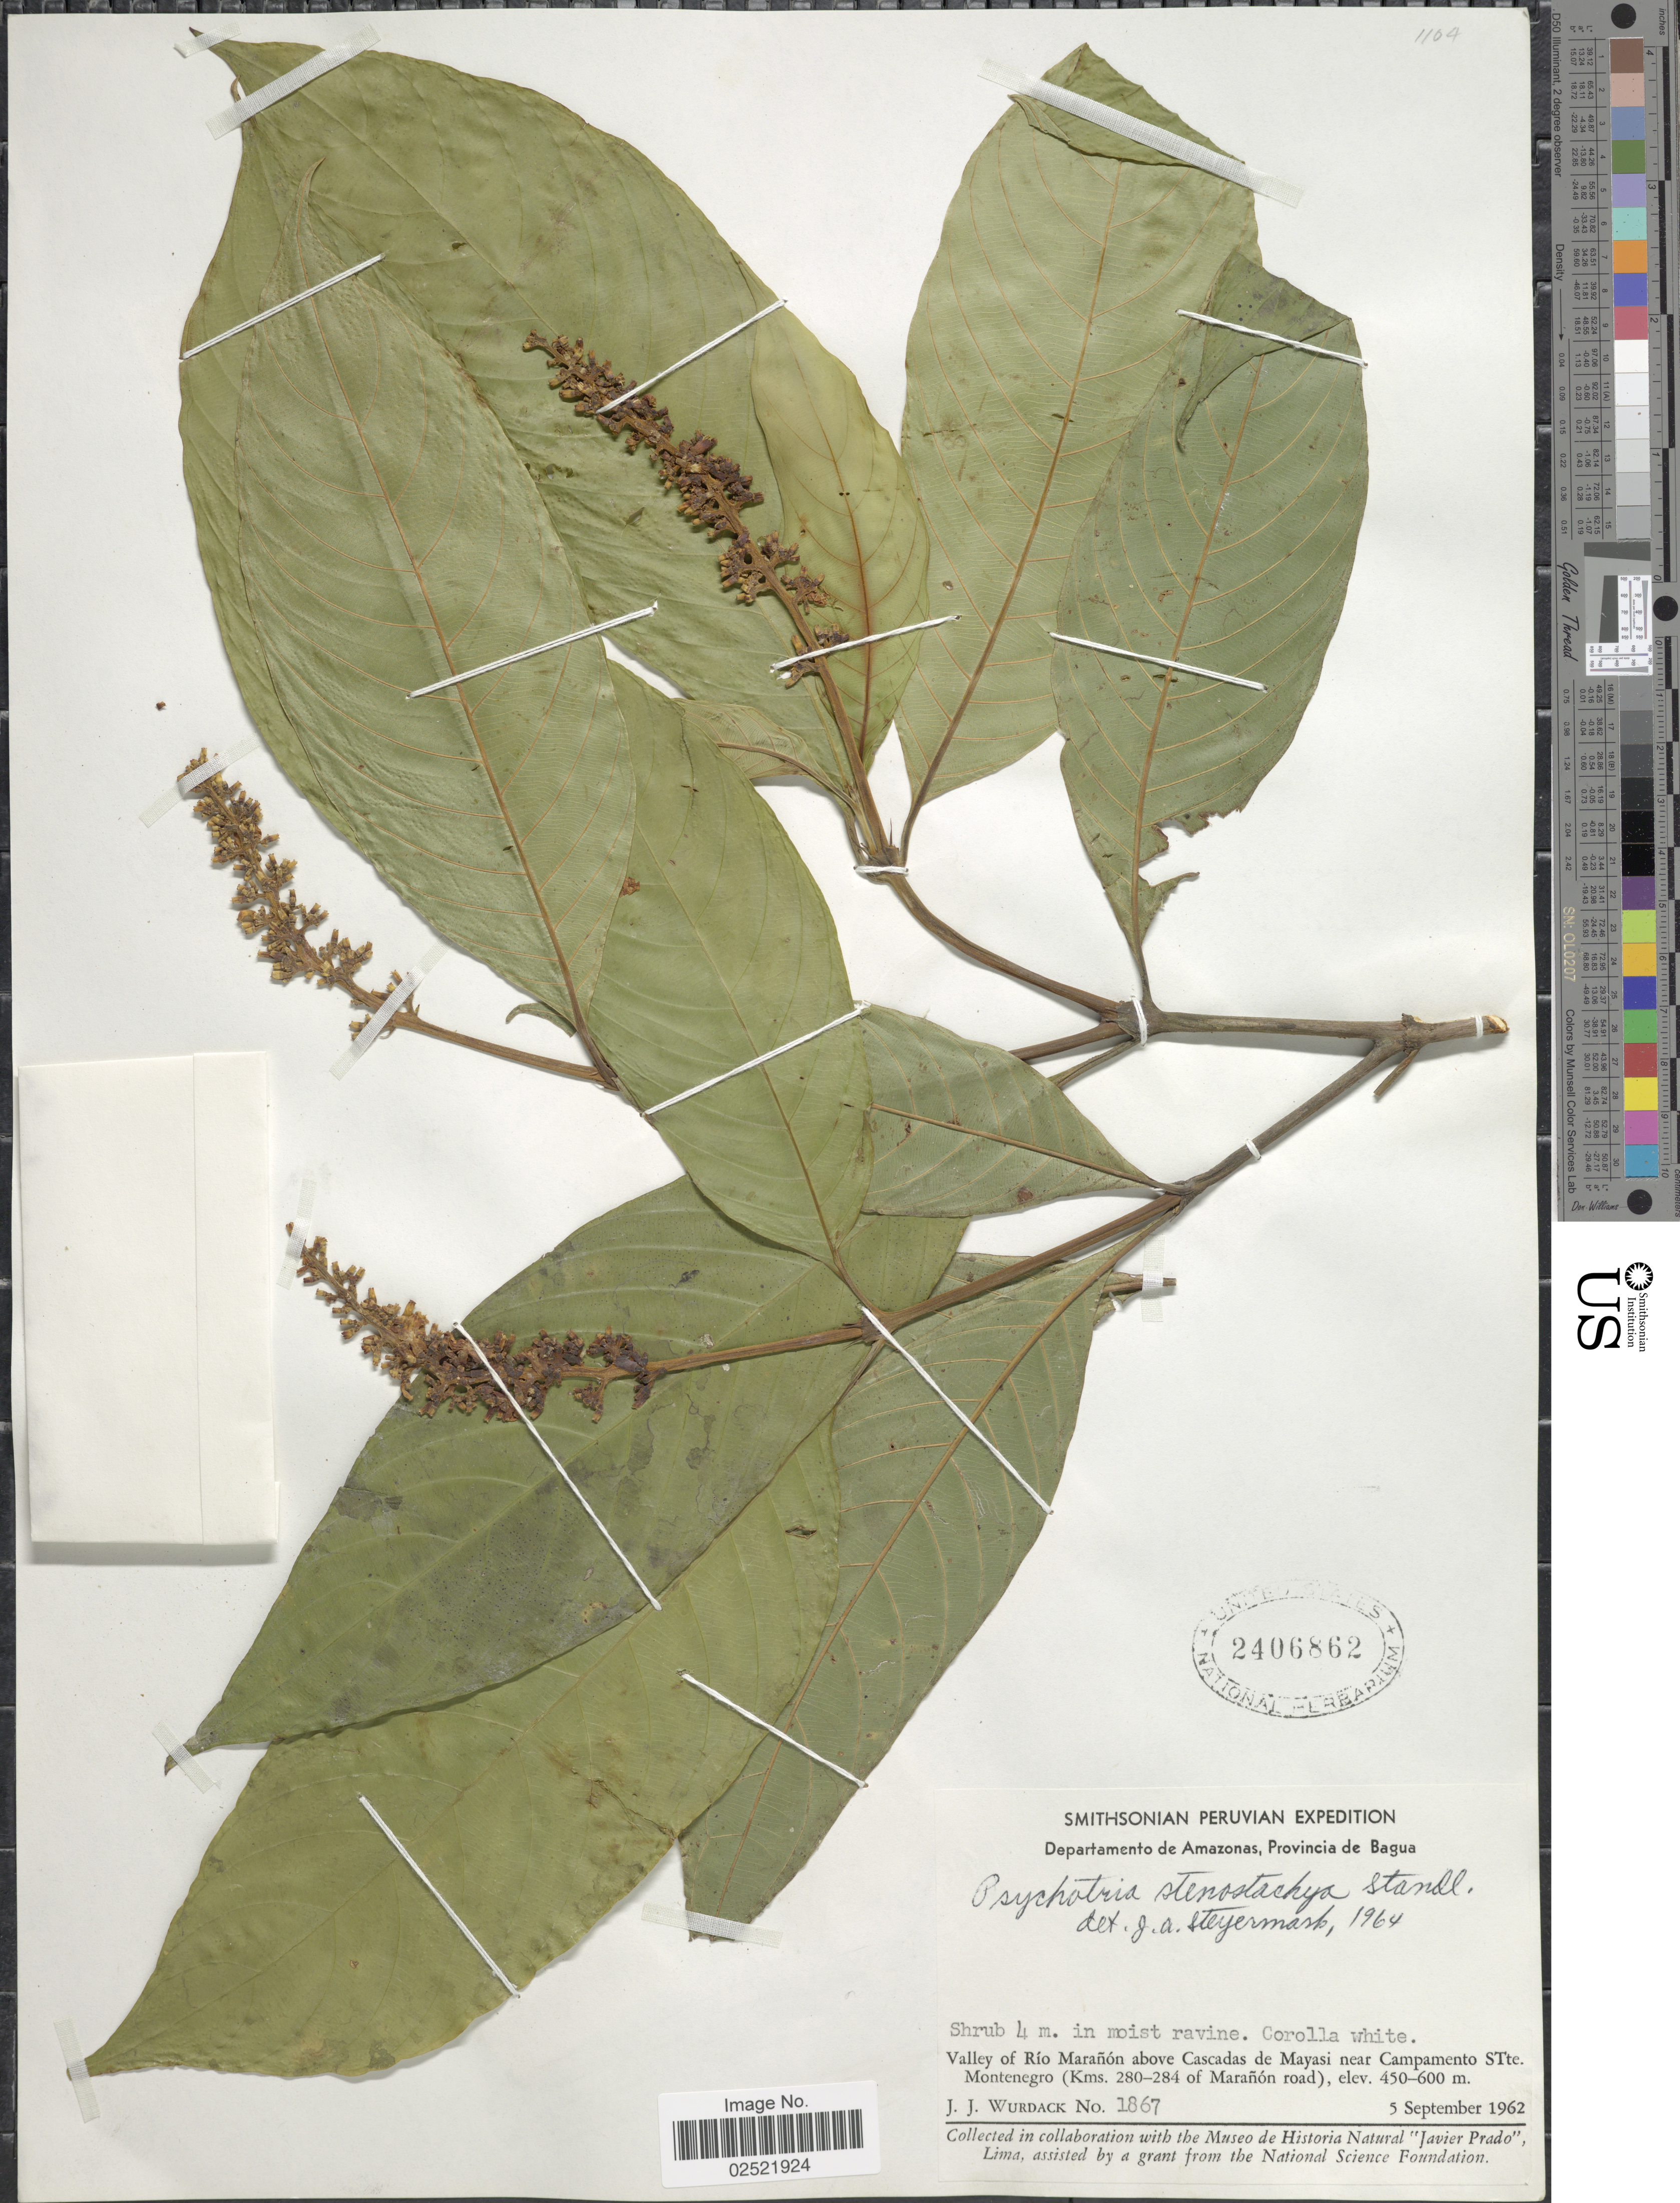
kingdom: Plantae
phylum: Tracheophyta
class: Magnoliopsida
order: Gentianales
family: Rubiaceae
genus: Psychotria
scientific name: Psychotria stenostachya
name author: Standl.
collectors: J. J. Wurdack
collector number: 1867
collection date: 1962-09-05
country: Peru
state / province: Amazonas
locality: Province de Bagua, Valley of Rio Maranon above Cascadas de Mayasi near Campamento STte. Montenegro (kms 280-284 of Maranon road)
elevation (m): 450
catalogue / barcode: US 2406862